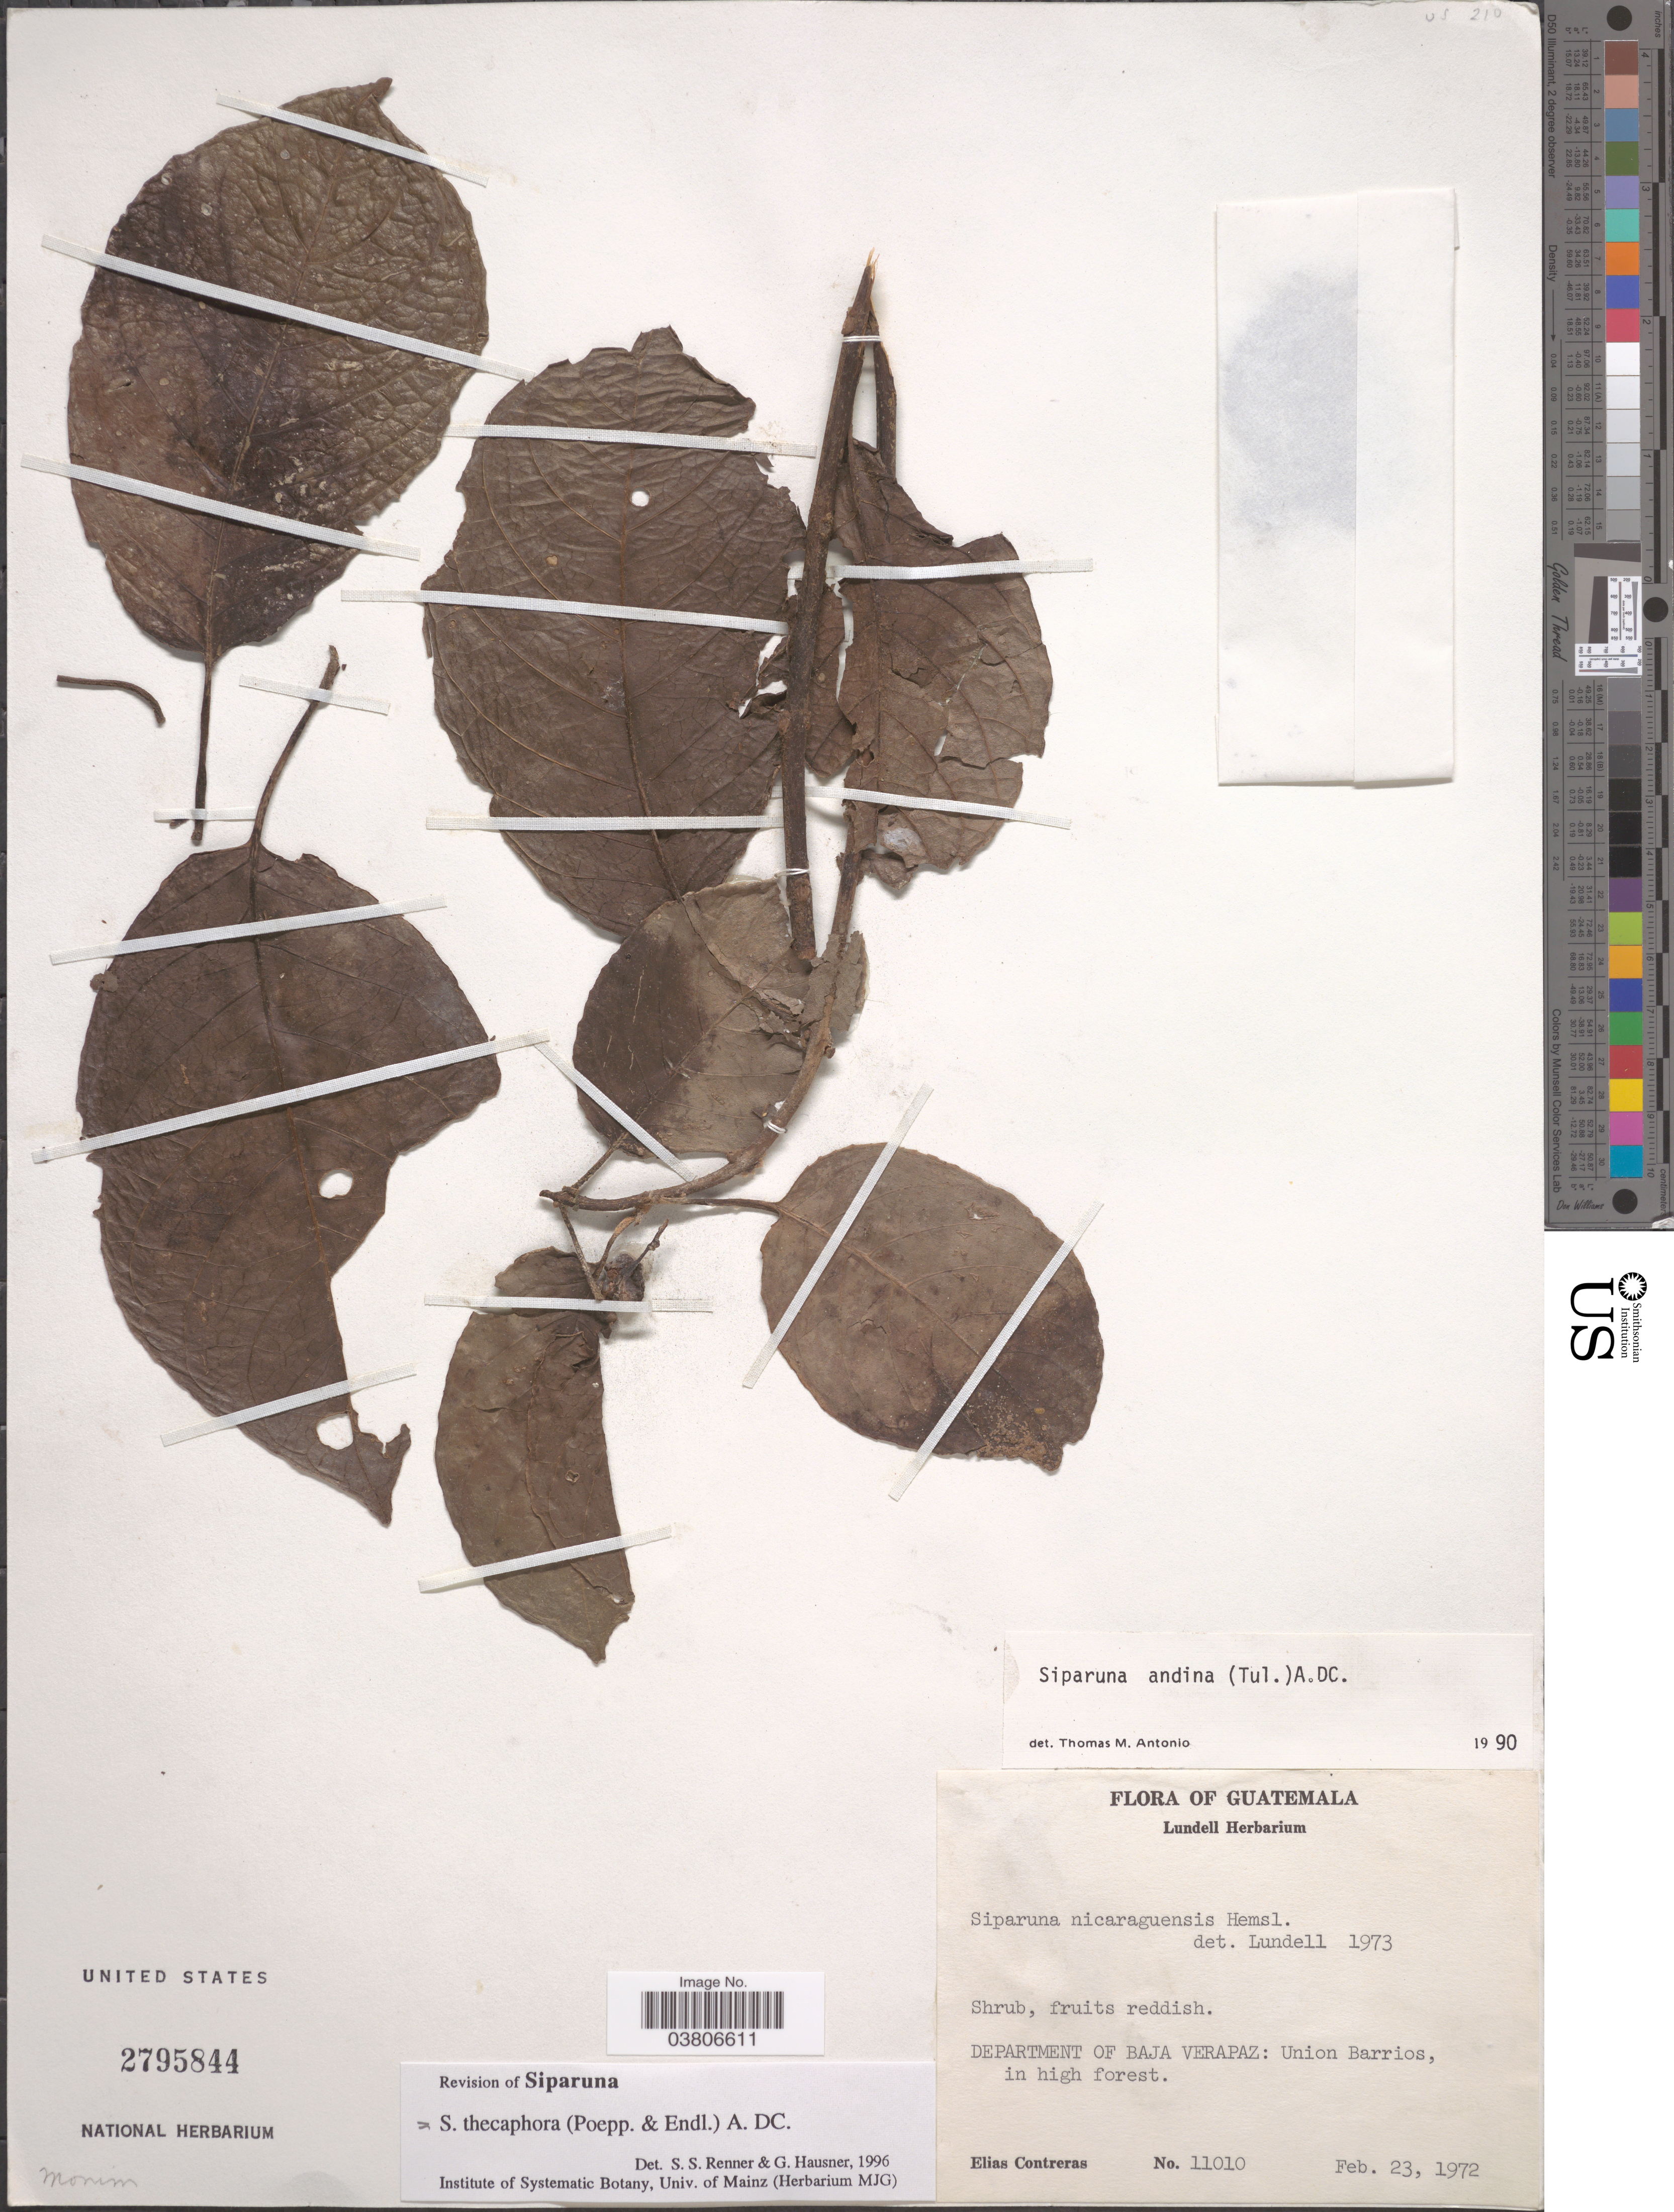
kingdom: Plantae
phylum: Tracheophyta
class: Magnoliopsida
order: Laurales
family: Siparunaceae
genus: Siparuna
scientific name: Siparuna thecaphora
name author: (Poepp. & Endl.) A. DC.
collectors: E. Contreras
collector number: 11010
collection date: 1972-02-23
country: Guatemala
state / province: Baja Verapaz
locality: Department of Baja Verapaz: Union Barrios, in high forest.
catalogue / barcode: US 2795844